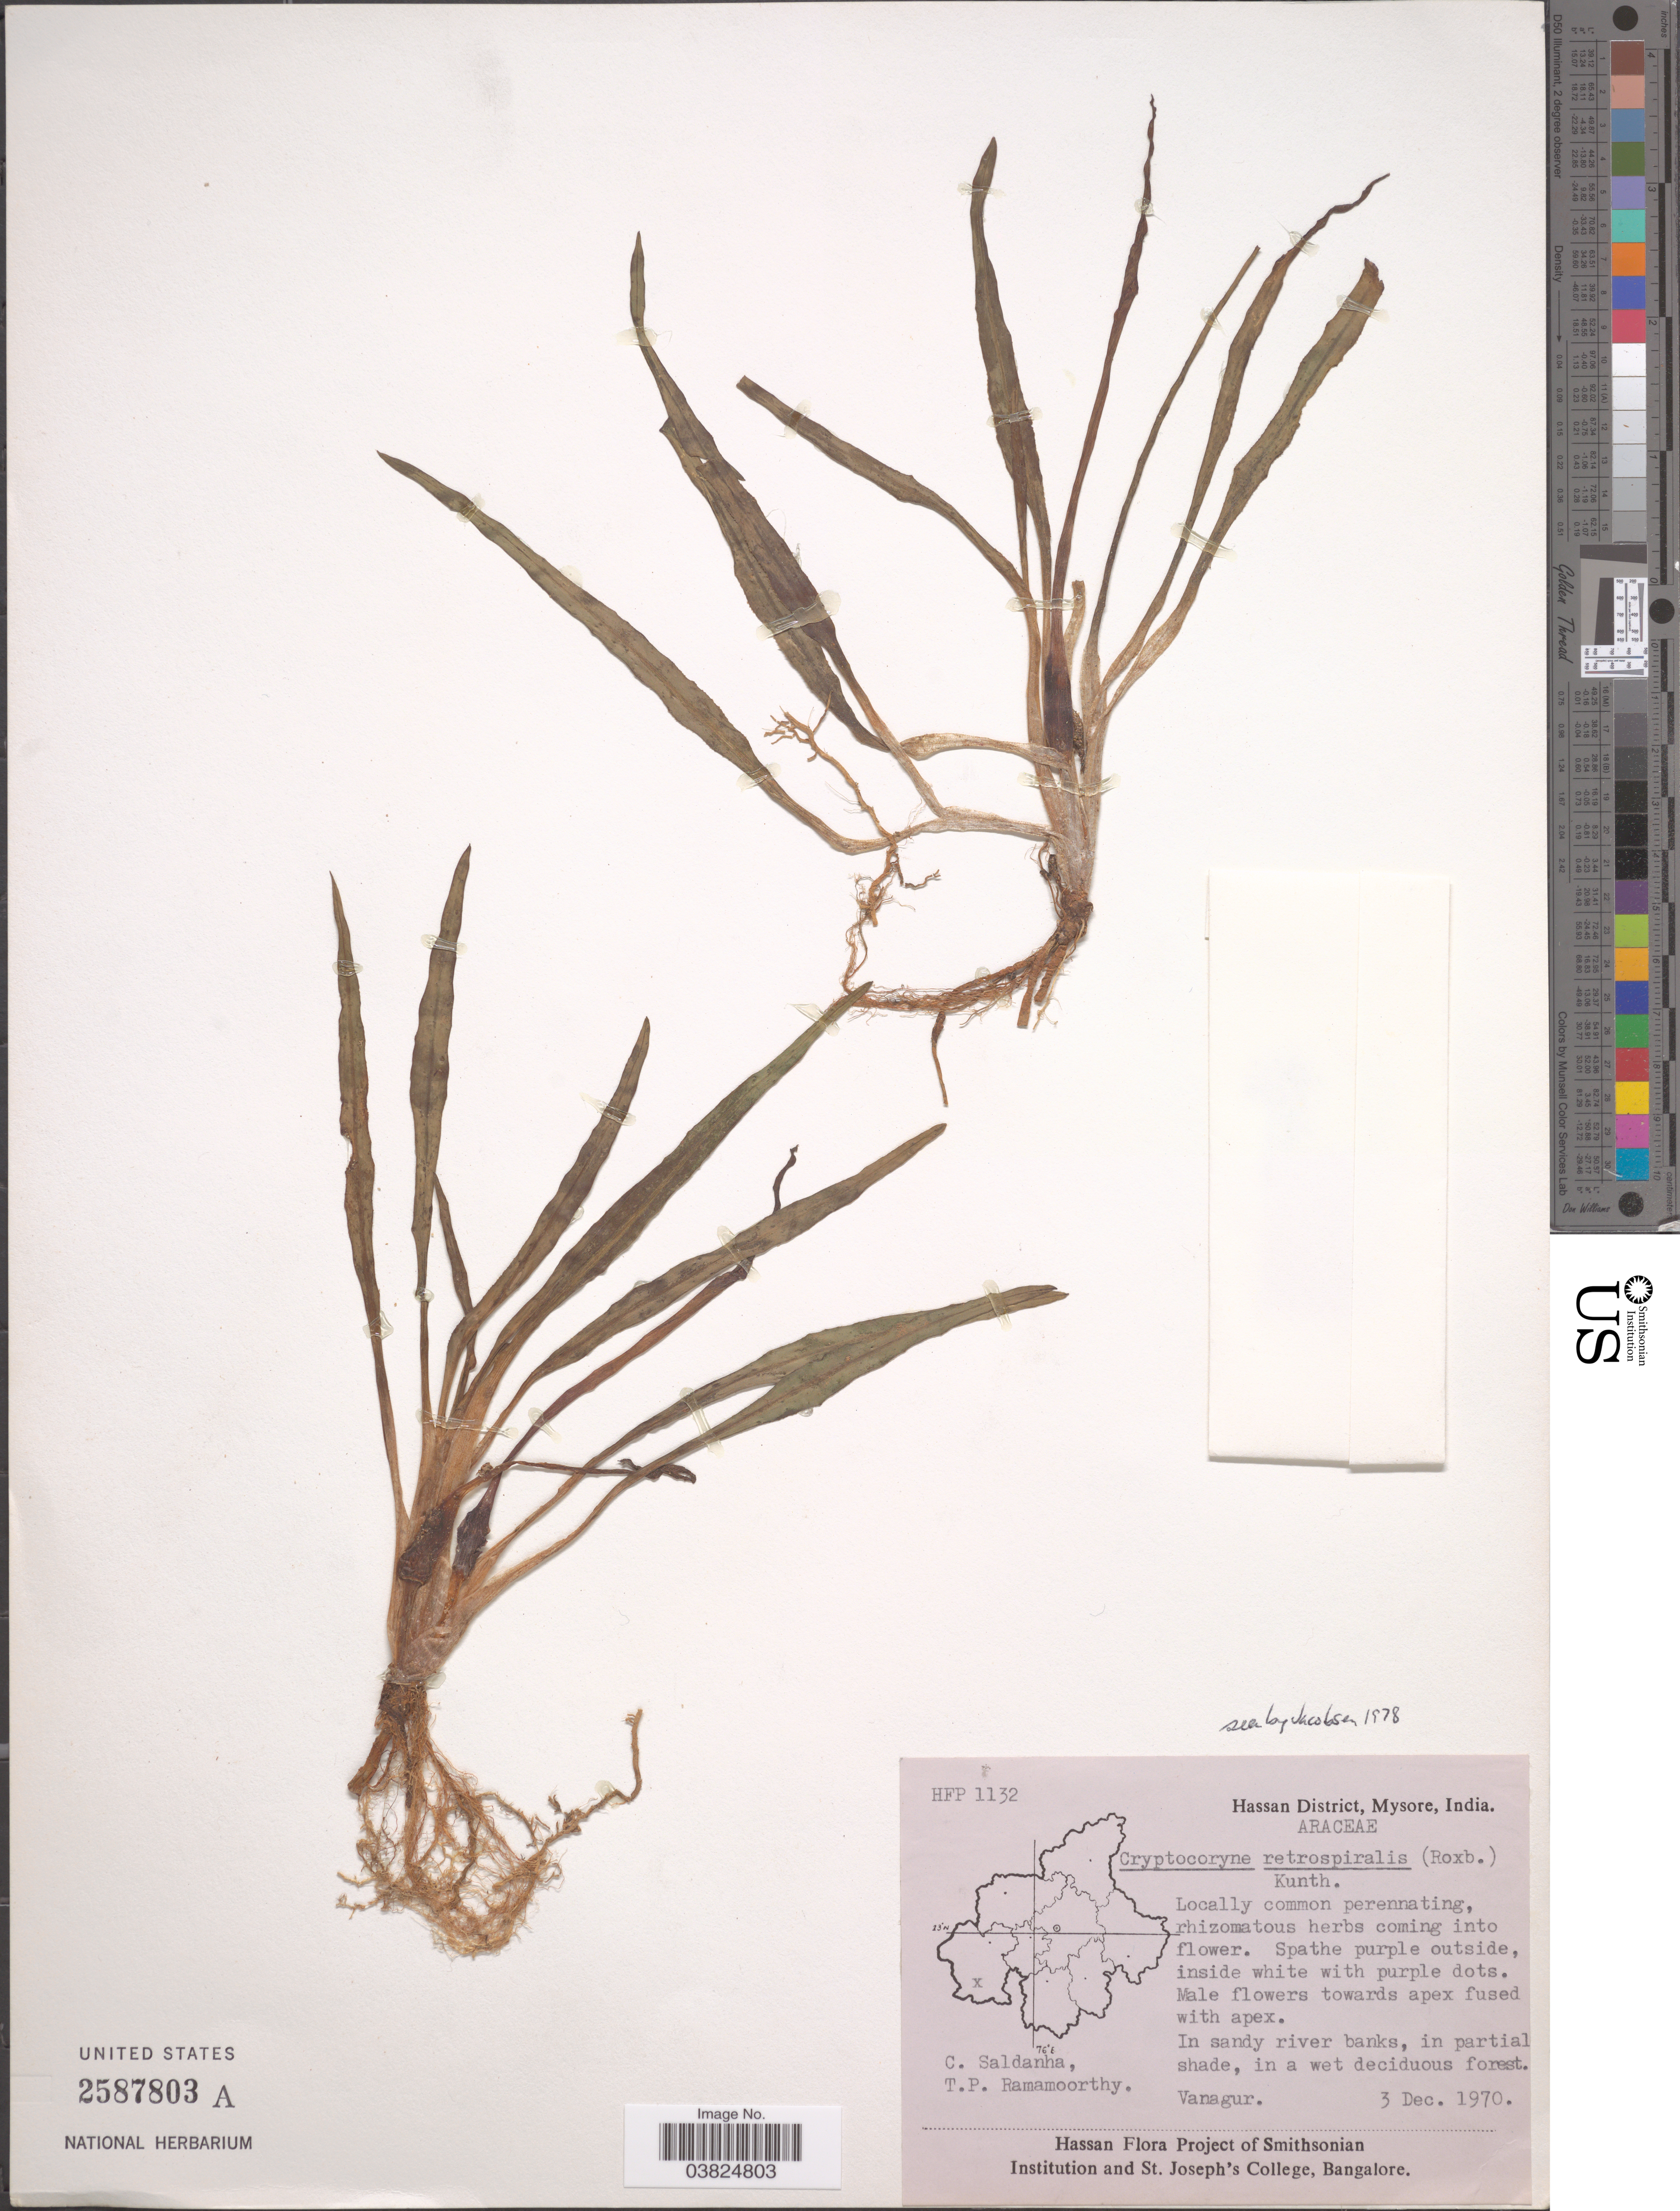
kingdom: Plantae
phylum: Tracheophyta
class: Liliopsida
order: Alismatales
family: Araceae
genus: Cryptocoryne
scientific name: Cryptocoryne retrospiralis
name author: (Roxb.) Kunth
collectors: C. Saldanha & T. P. Ramamoorthy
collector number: HFP1132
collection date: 1970-12-03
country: India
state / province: Karnataka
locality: Hassan District, Mysore. Vanagur.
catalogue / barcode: US 2587803A